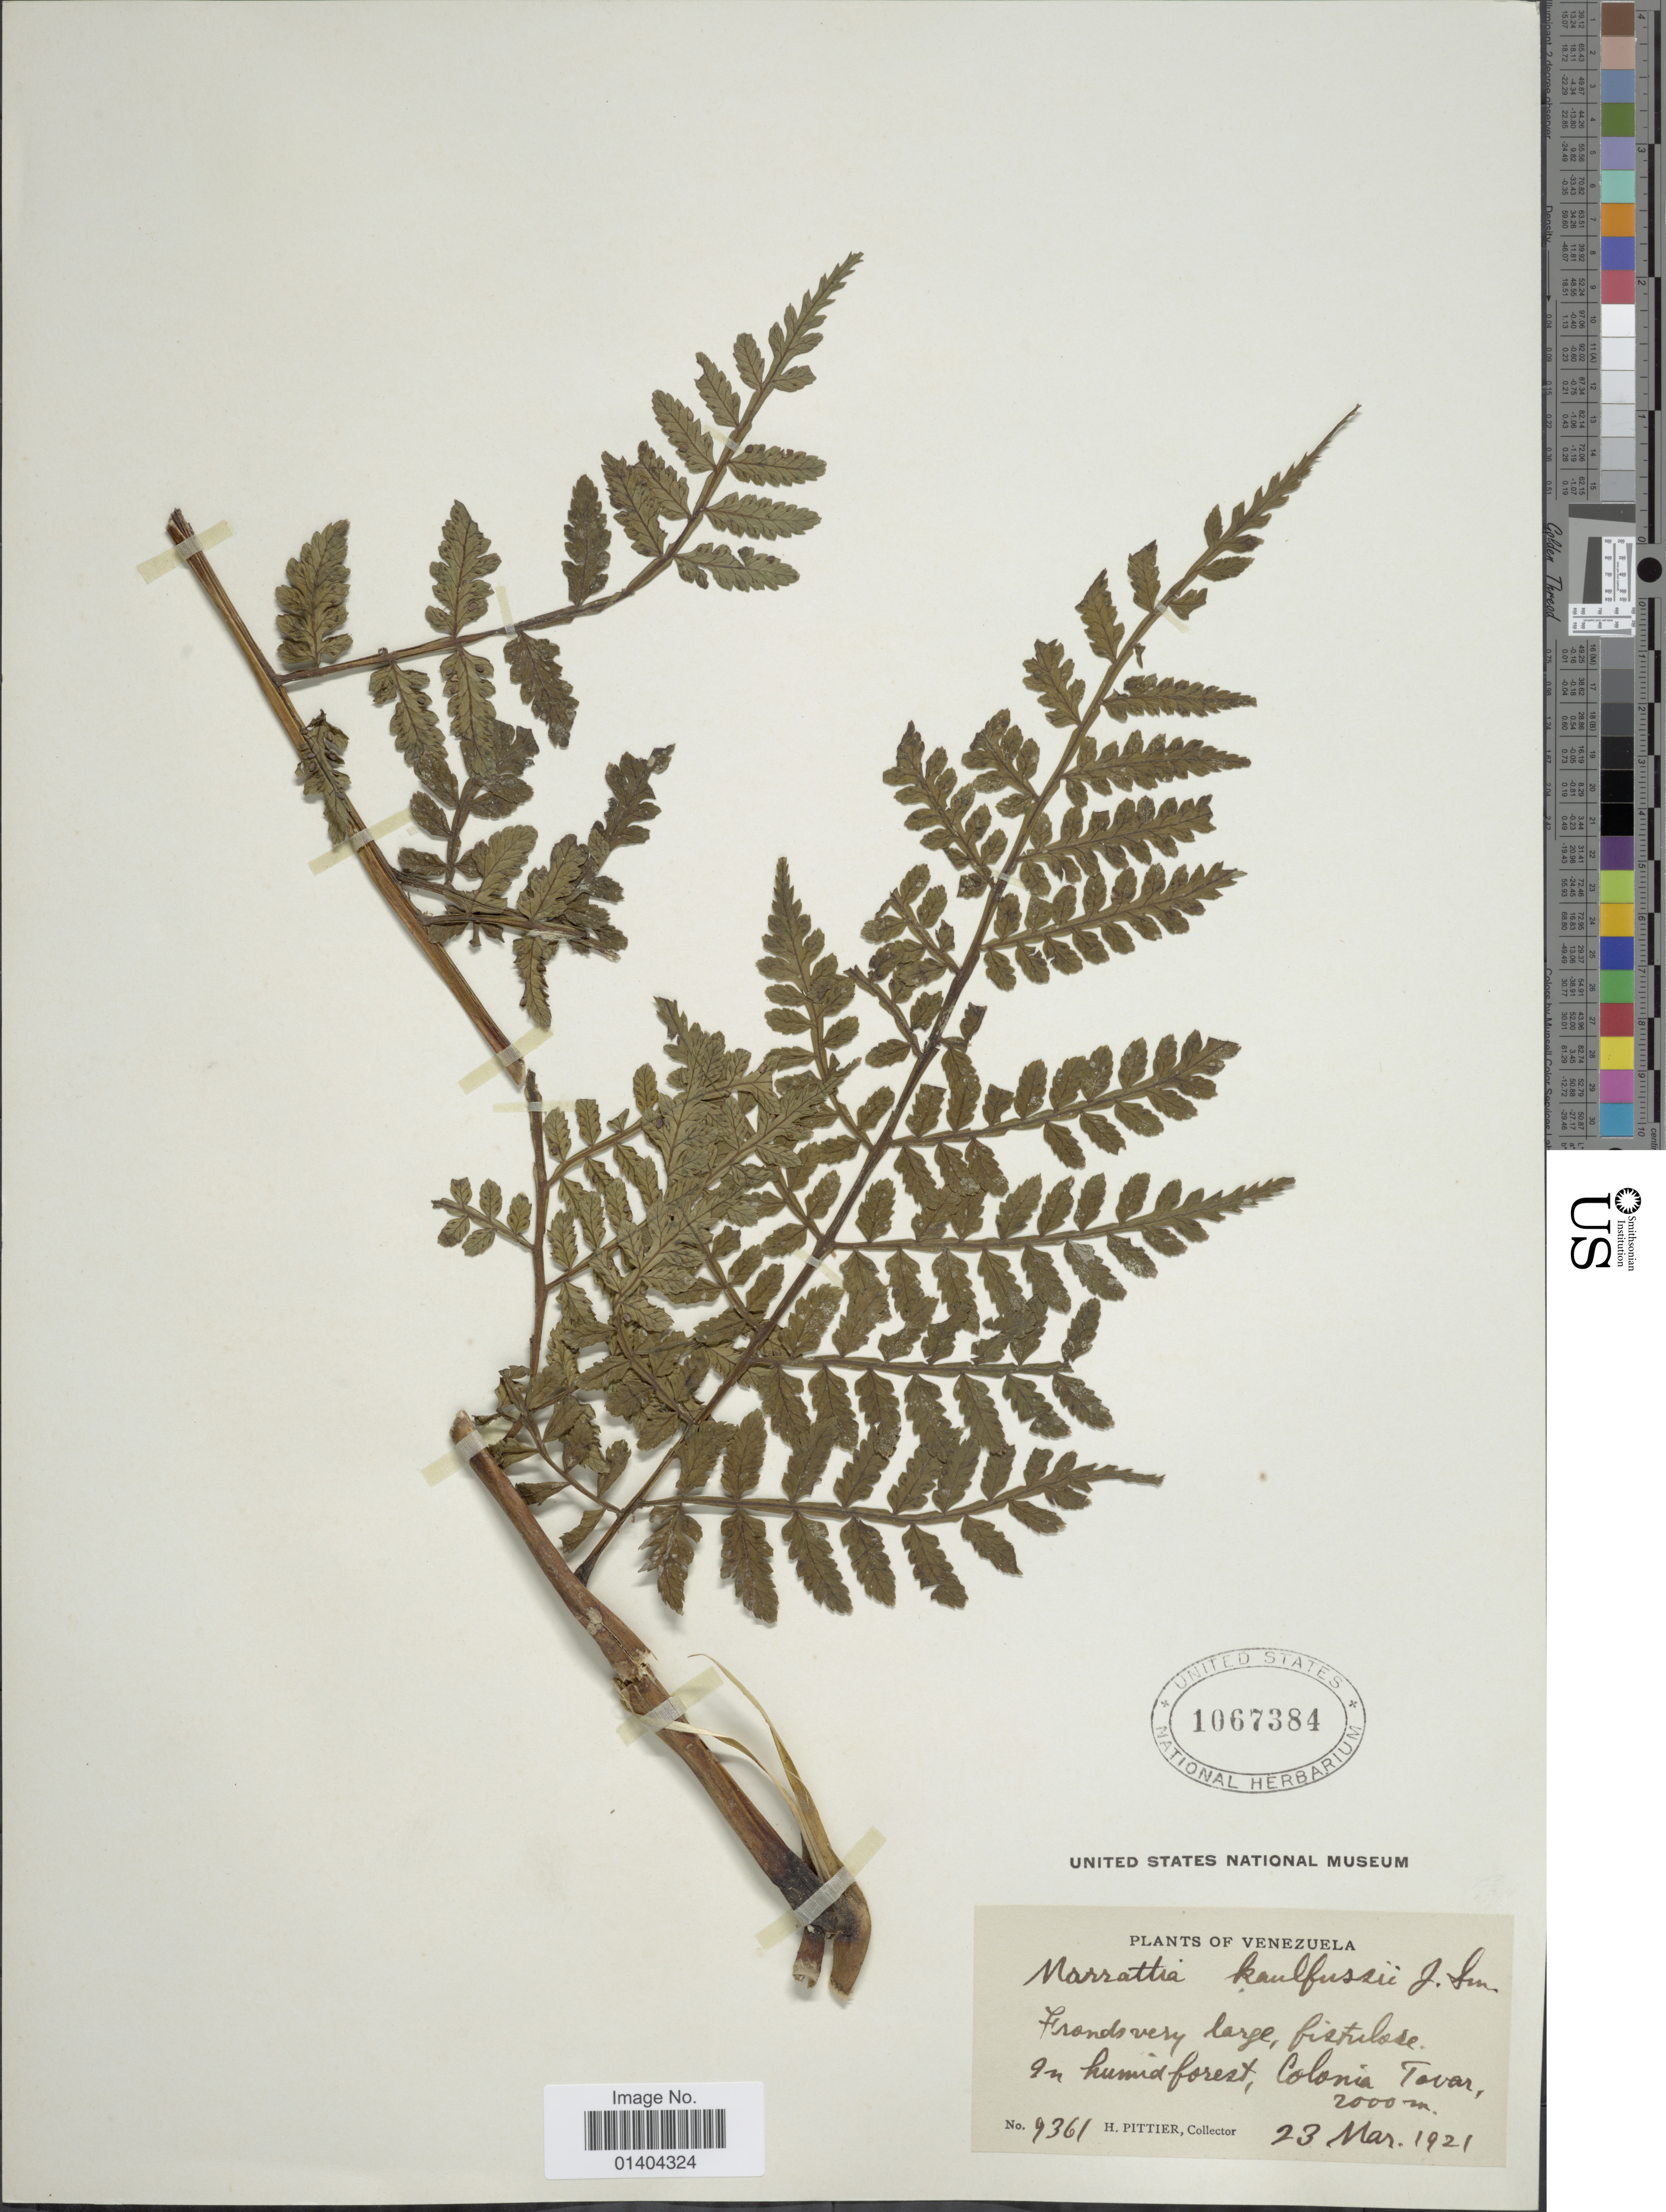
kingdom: Plantae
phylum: Tracheophyta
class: Polypodiopsida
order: Marattiales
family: Marattiaceae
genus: Marattia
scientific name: Marattia laevis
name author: Sm.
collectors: H. F. Pittier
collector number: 9361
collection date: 1921-03-23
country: Venezuela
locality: In humid forest, Colonia Tovar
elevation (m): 2000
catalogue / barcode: US 1067384